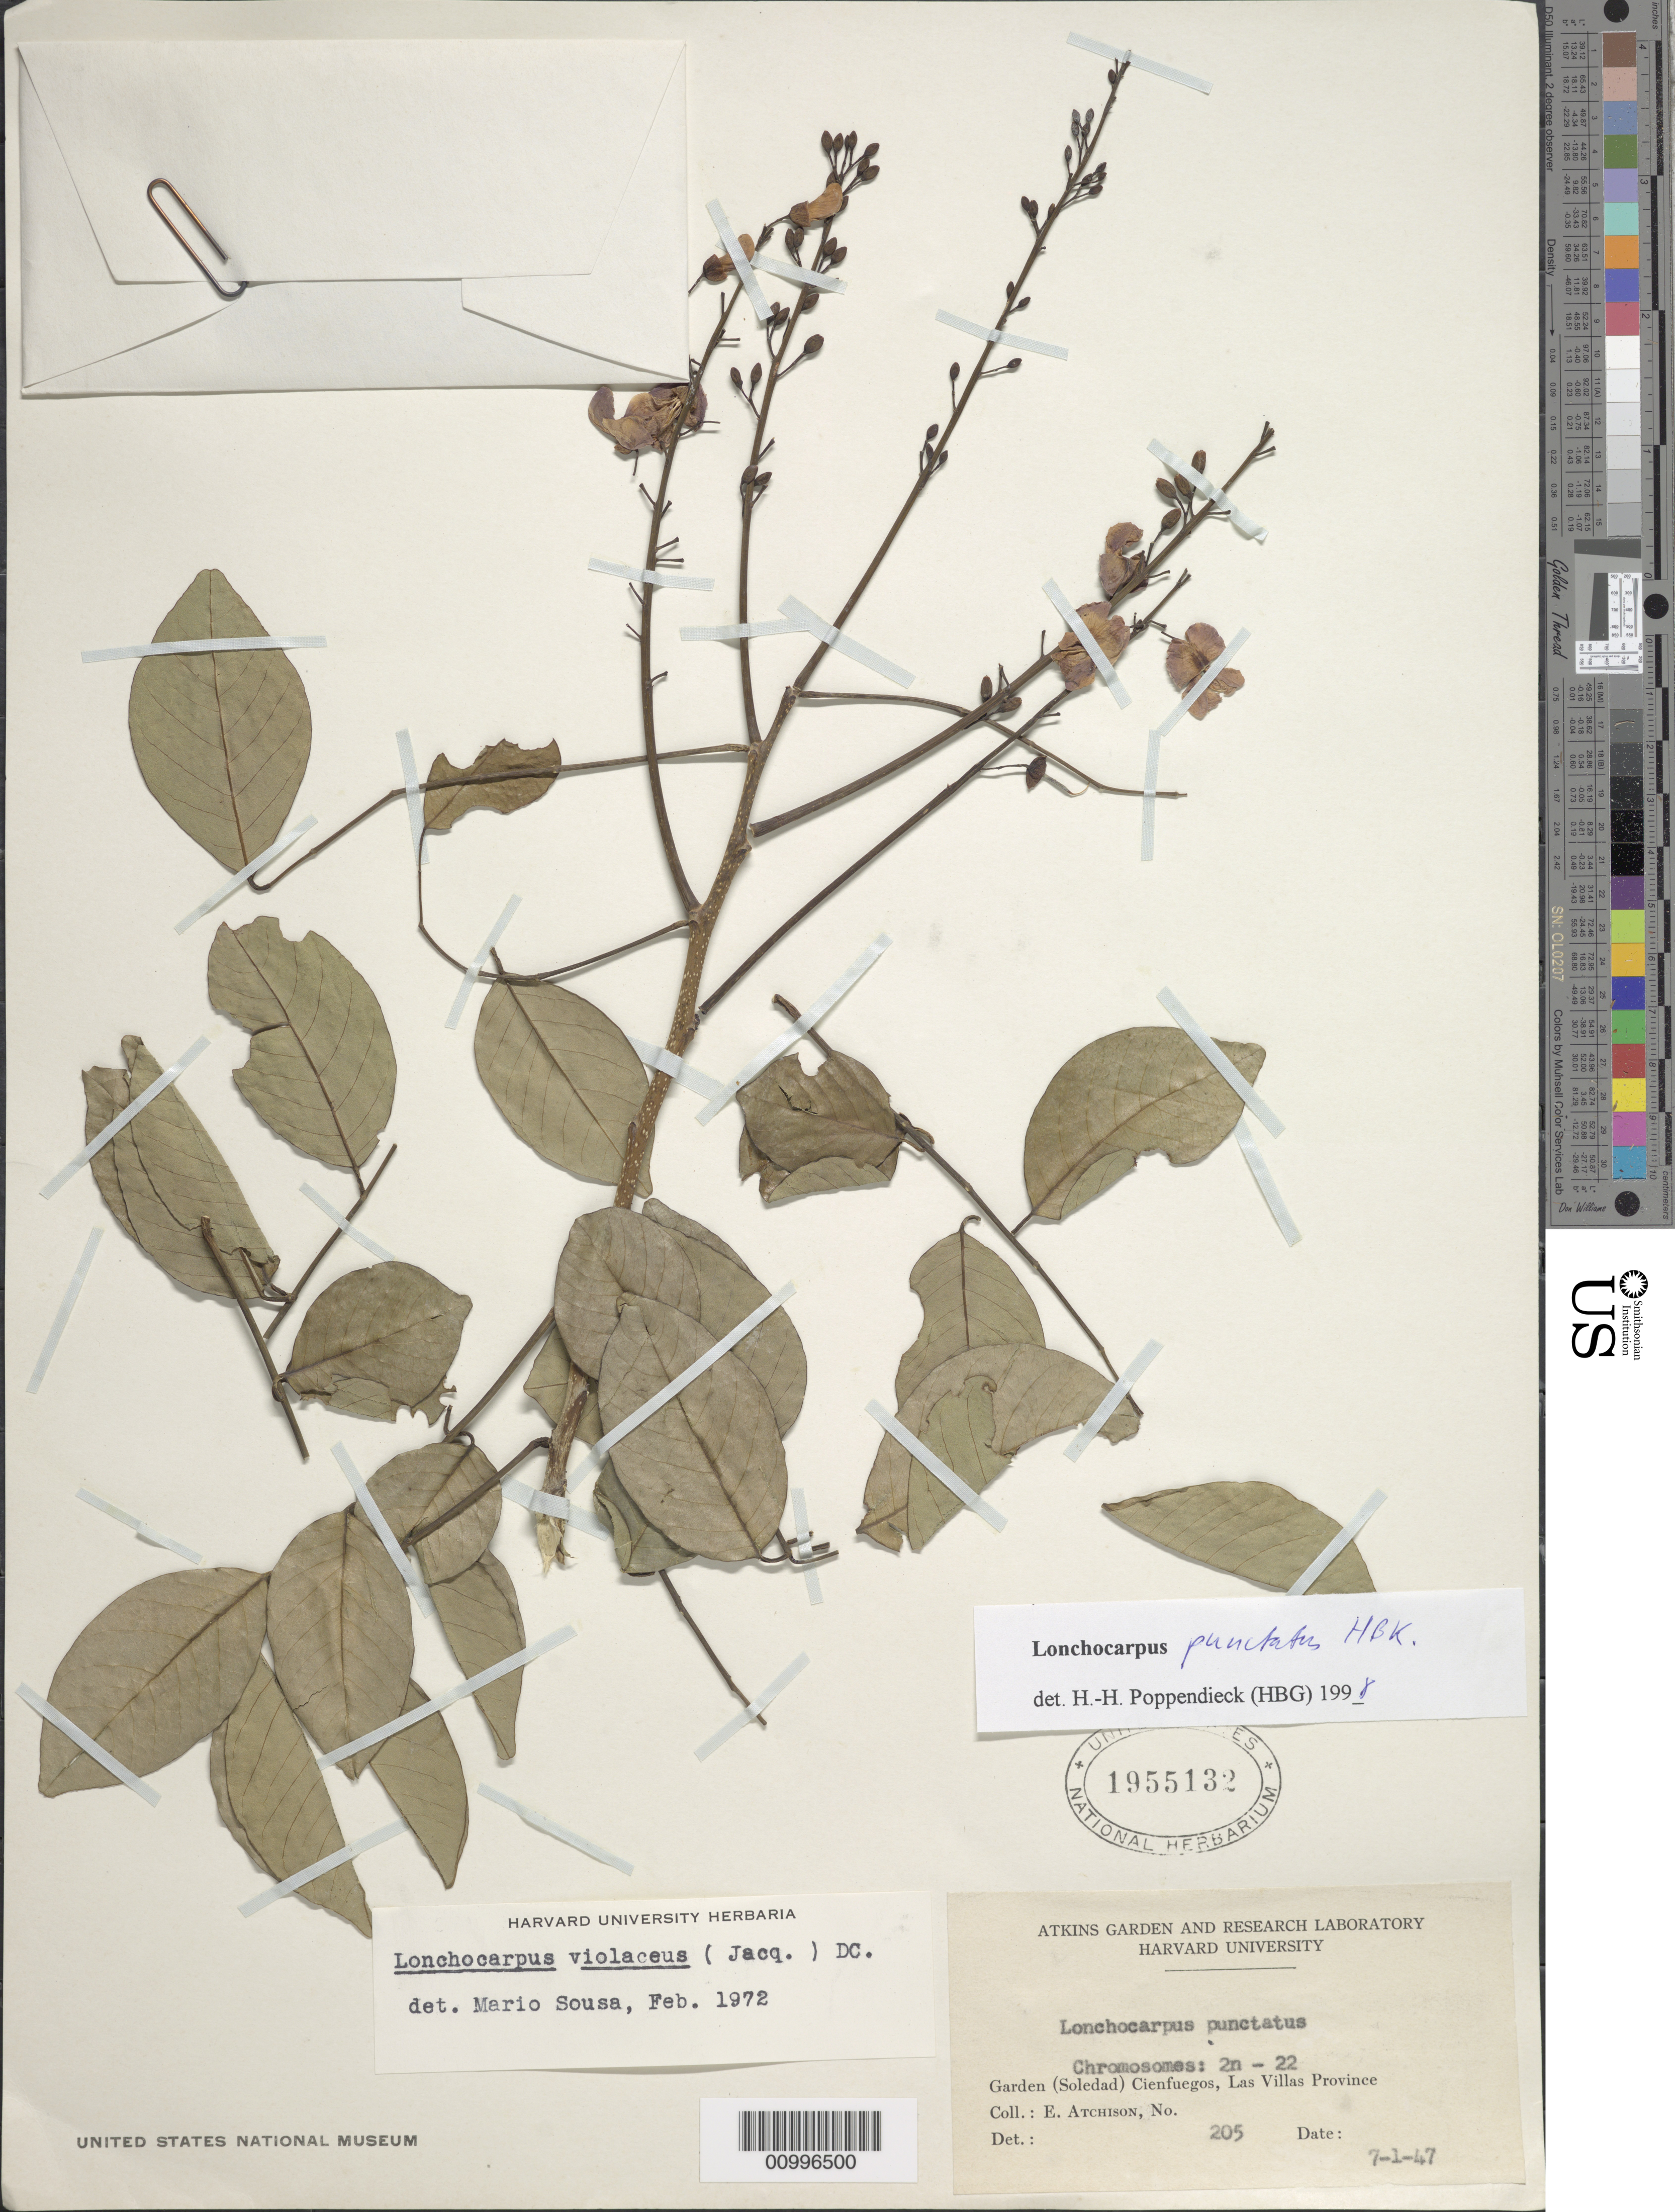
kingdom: Plantae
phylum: Tracheophyta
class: Magnoliopsida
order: Fabales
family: Fabaceae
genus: Lonchocarpus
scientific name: Lonchocarpus punctatus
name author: Kunth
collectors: E. Atchison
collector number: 205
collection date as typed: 01 Jul 1947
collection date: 1947-07-01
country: Cuba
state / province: Cienfuegos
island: Cuba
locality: Chromosomes:2n-22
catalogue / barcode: US 1955132